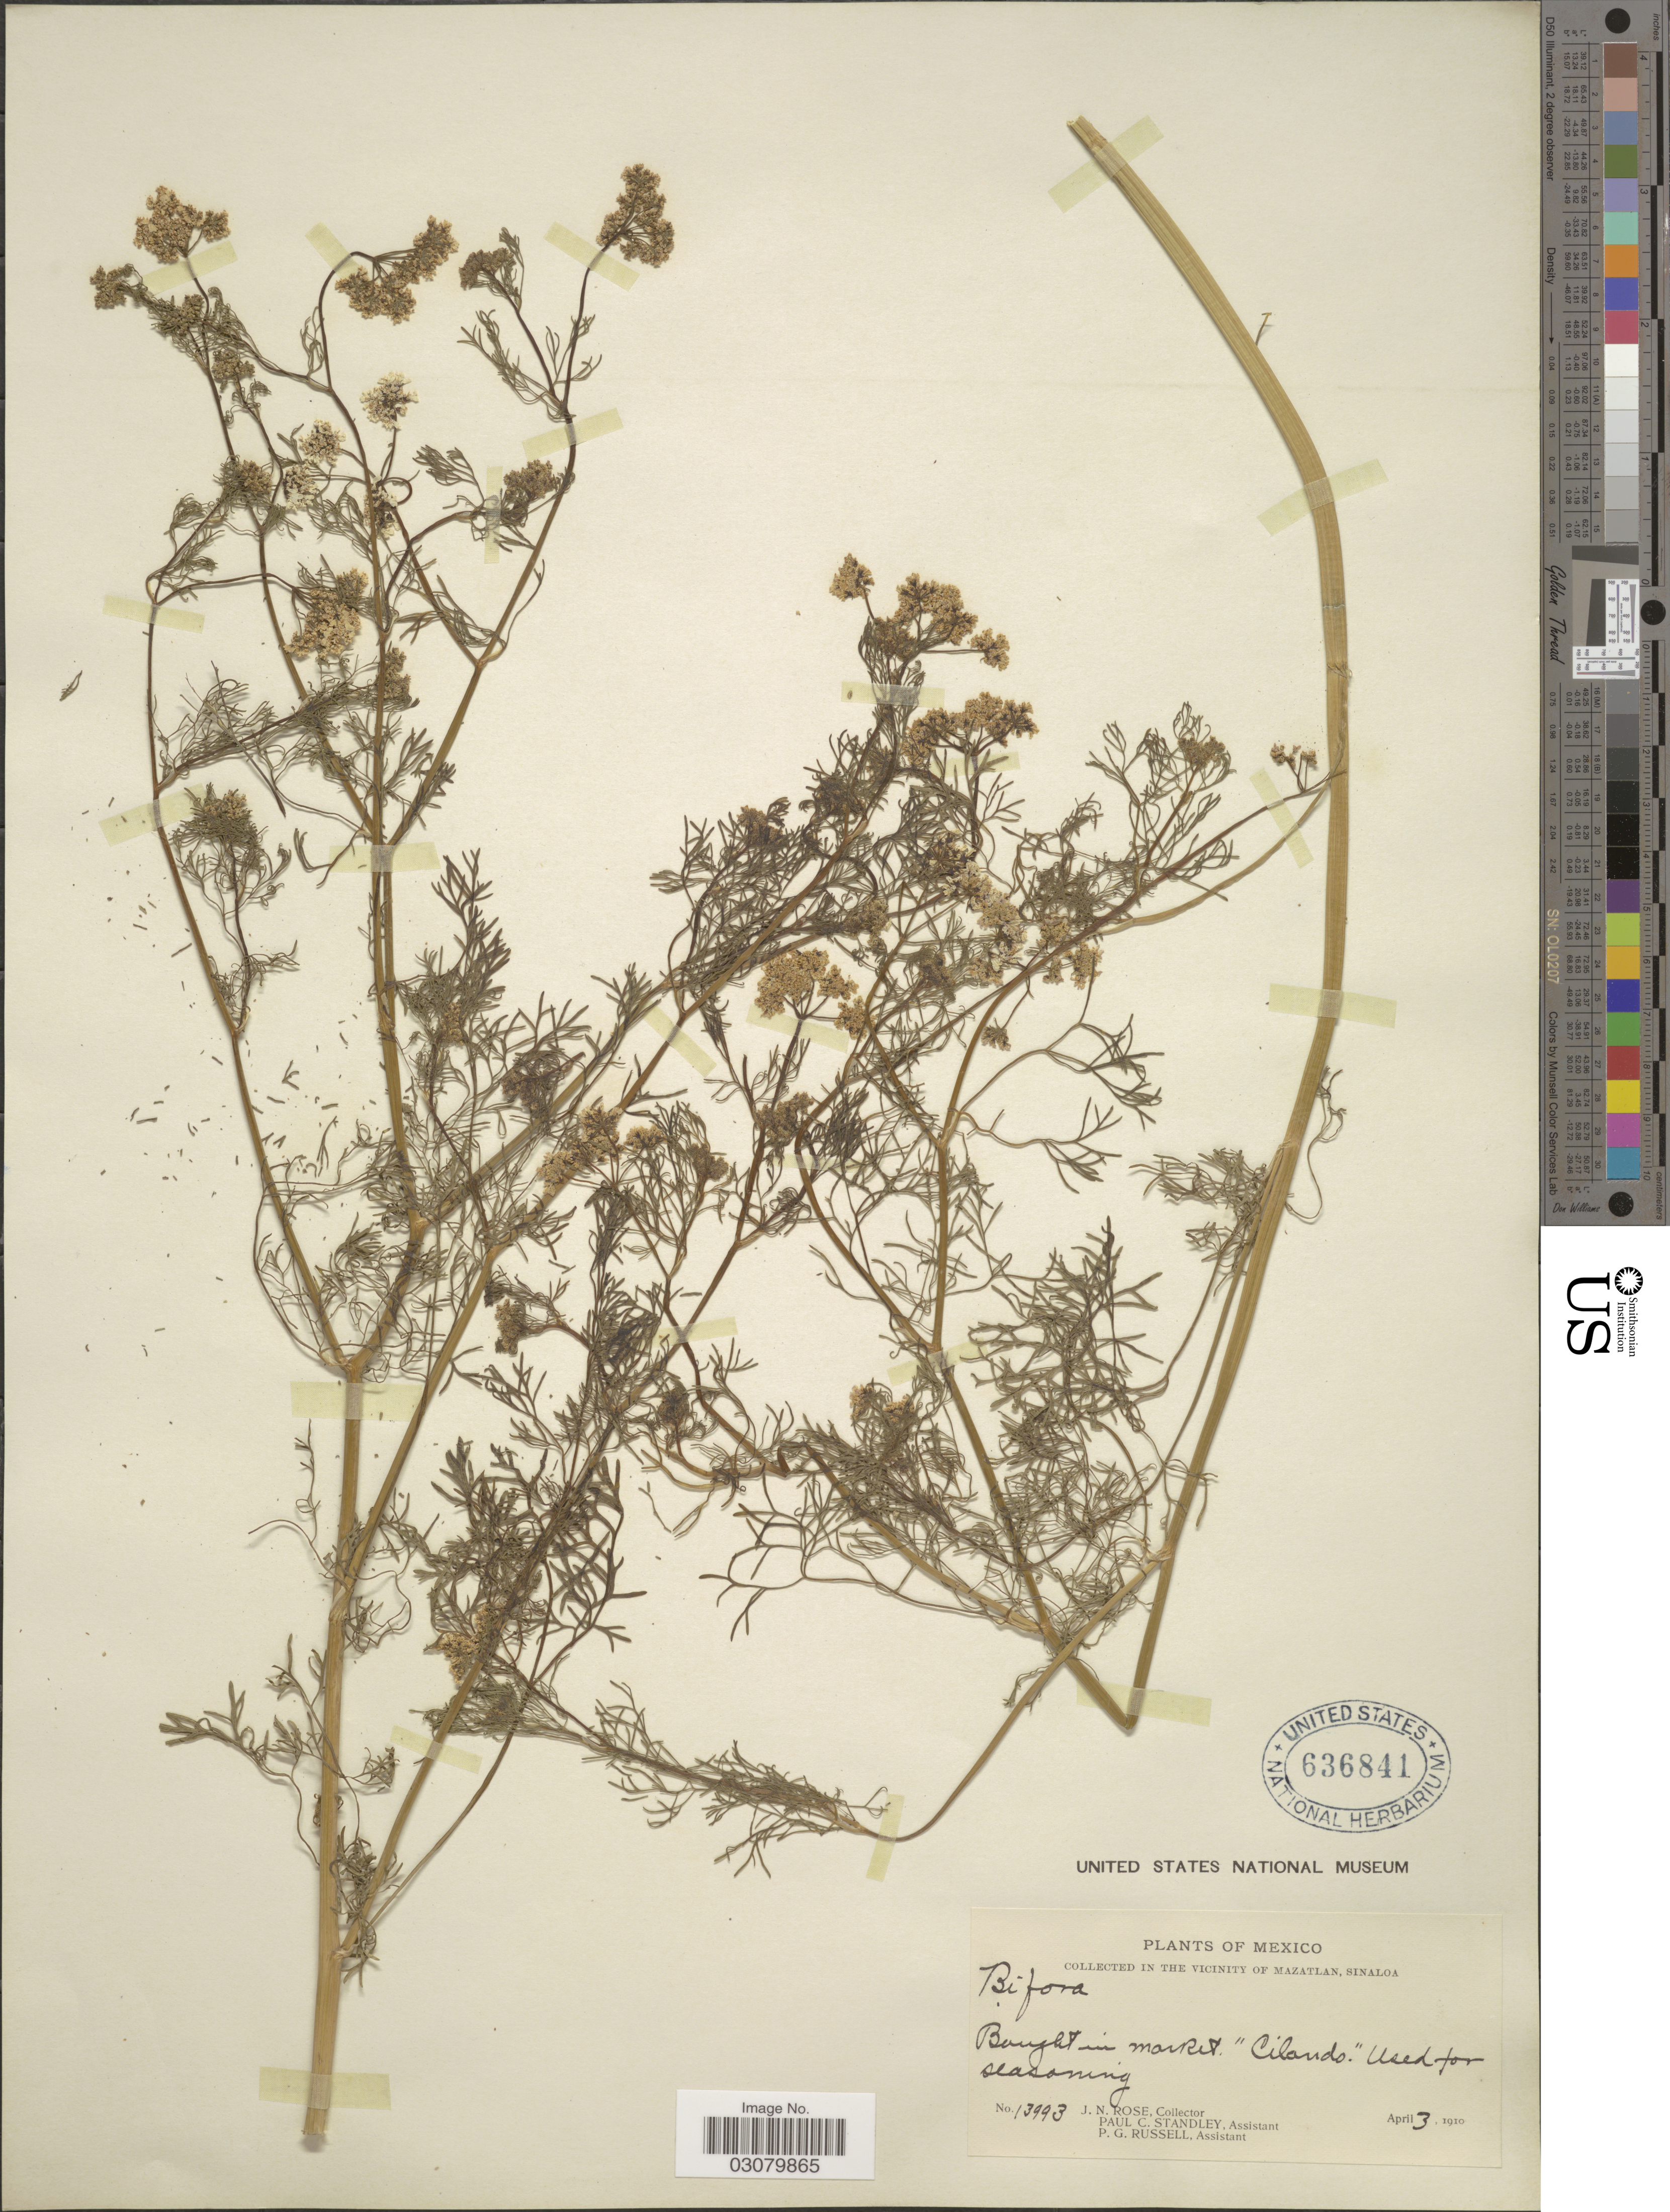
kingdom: Plantae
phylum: Tracheophyta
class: Magnoliopsida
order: Apiales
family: Apiaceae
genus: Bifora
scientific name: Bifora sp.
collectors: J. N. Rose, P. C. Standley & P. G. Russell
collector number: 13993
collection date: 1910-04-03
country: Mexico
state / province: Sinaloa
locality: Vicinity of Mazatlan.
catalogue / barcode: US 636841